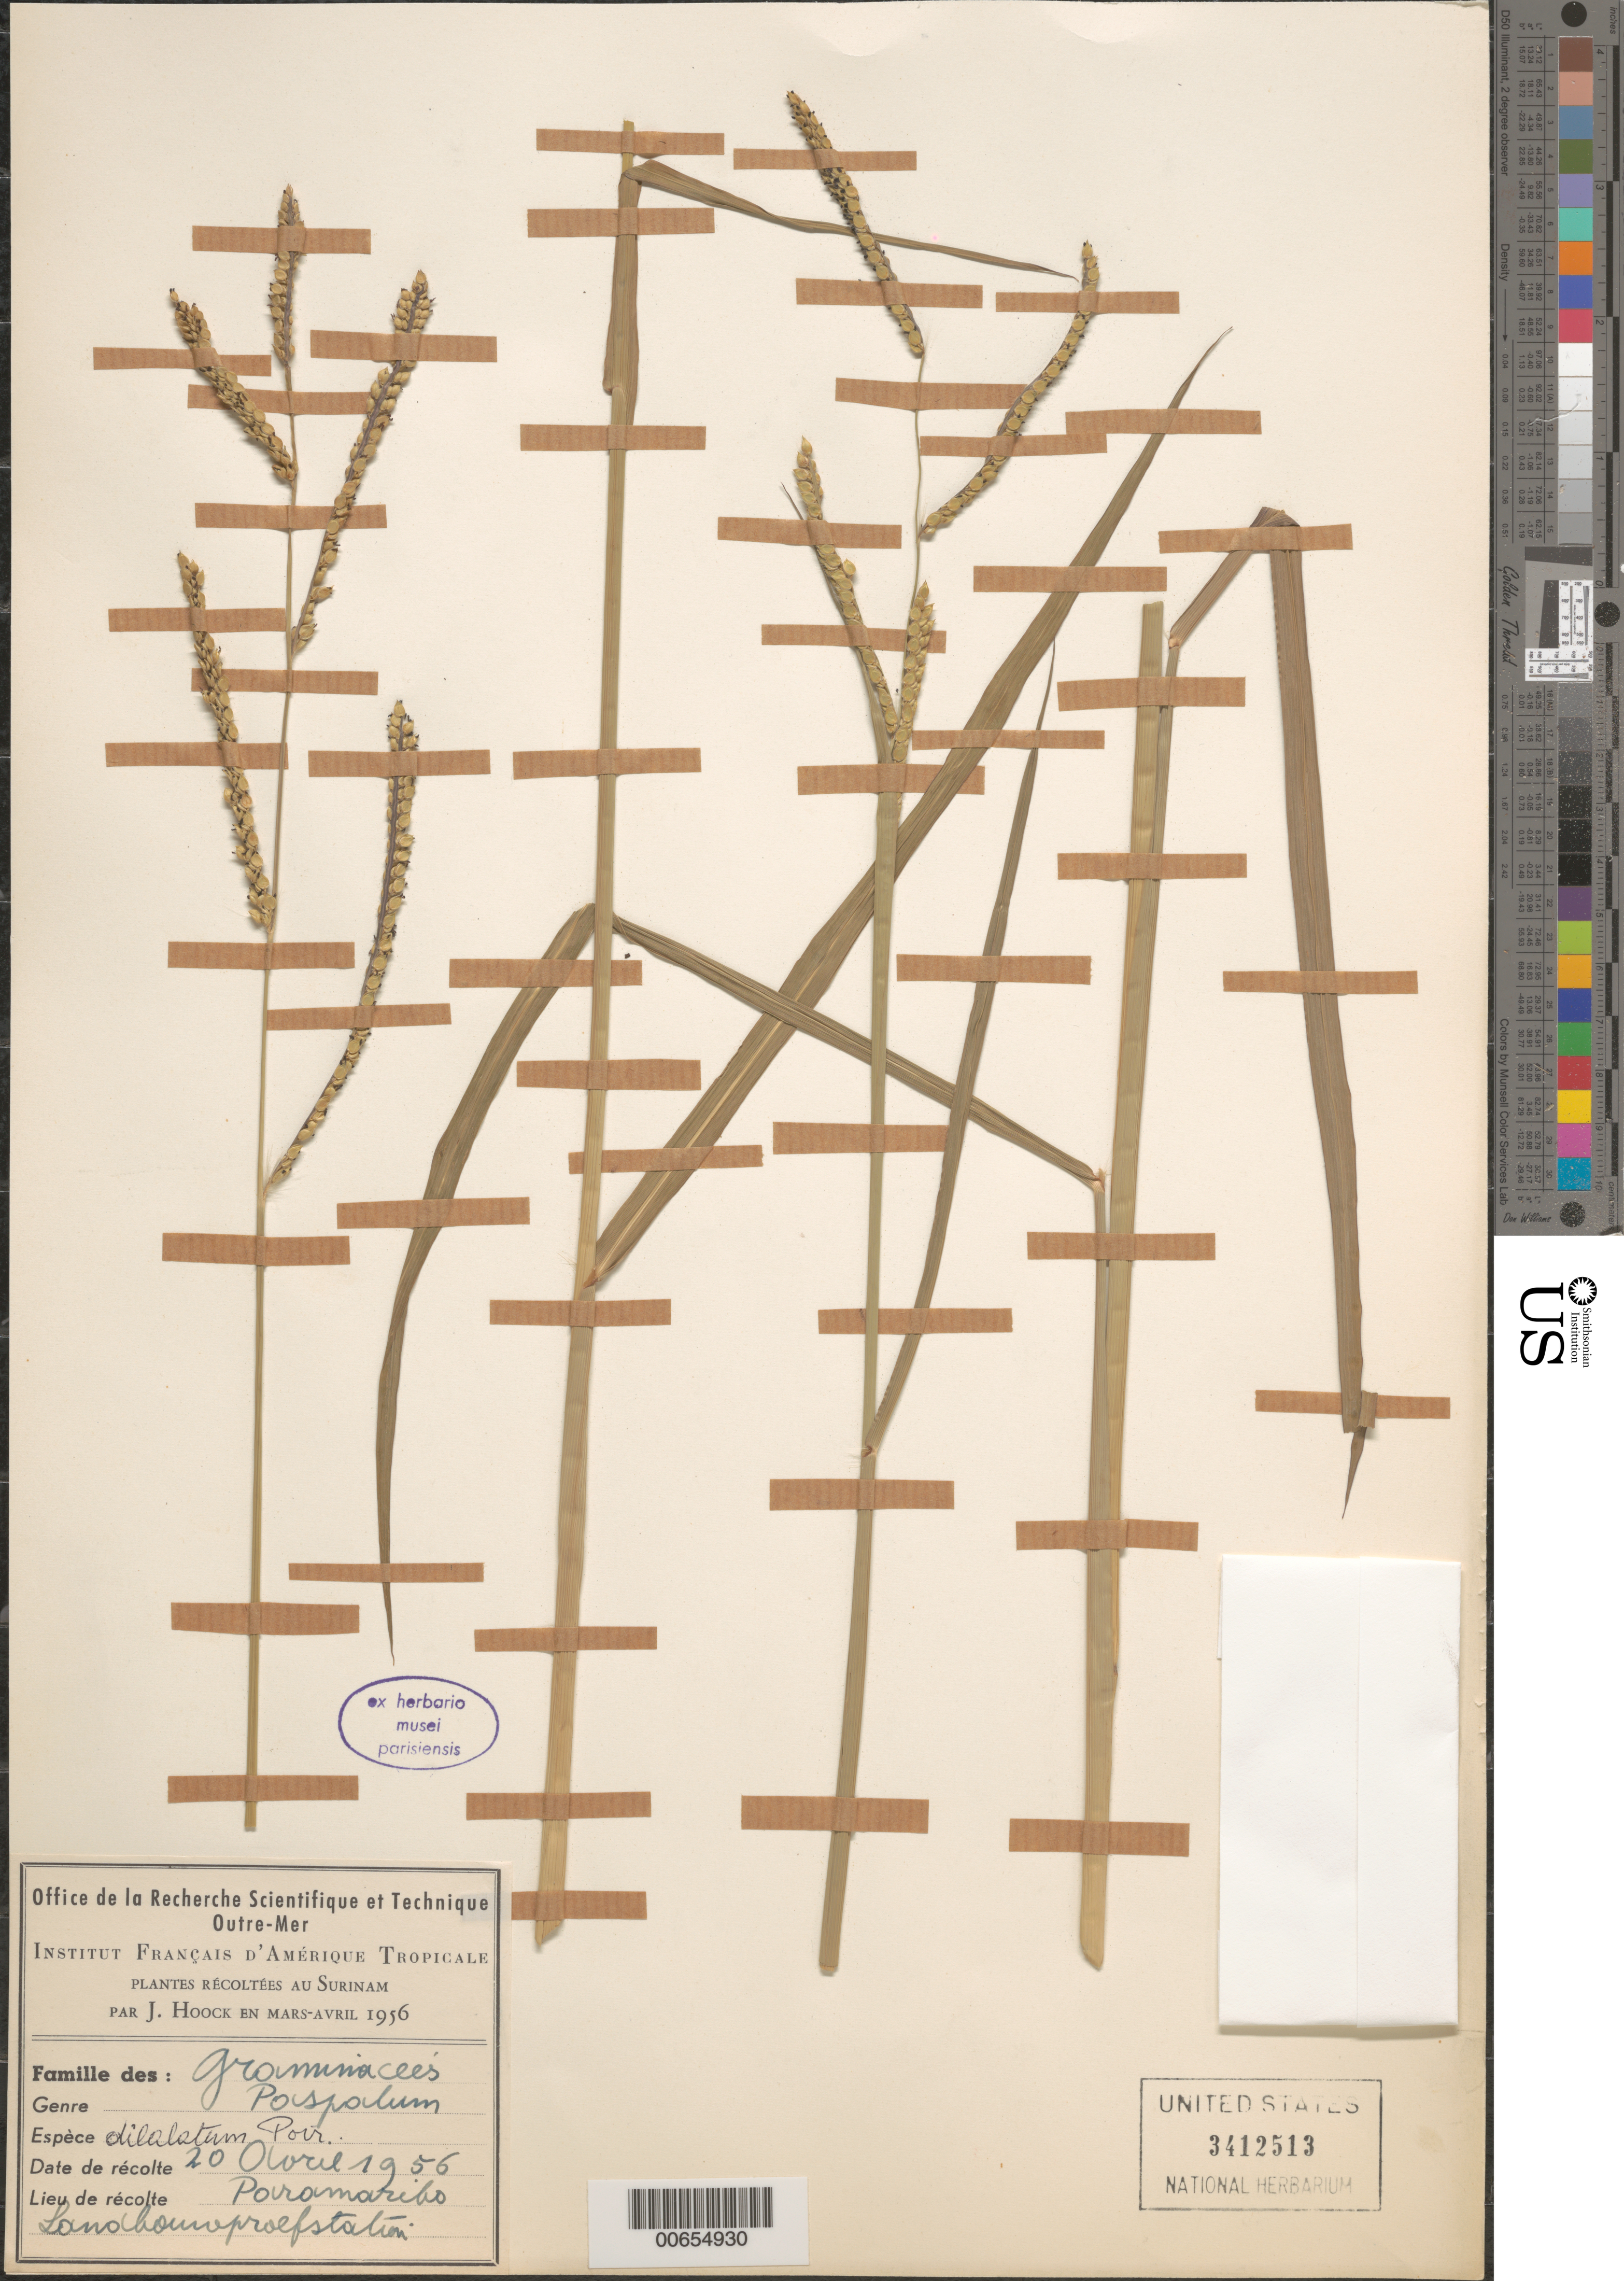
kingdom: Plantae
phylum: Tracheophyta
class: Liliopsida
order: Poales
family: Poaceae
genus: Paspalum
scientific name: Paspalum dilatatum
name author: Poir.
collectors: J. Hoock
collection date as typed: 20-Apr-56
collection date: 1956-04-20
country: Suriname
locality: Paramaribo, Landbouropraefstation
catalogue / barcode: US 3412513